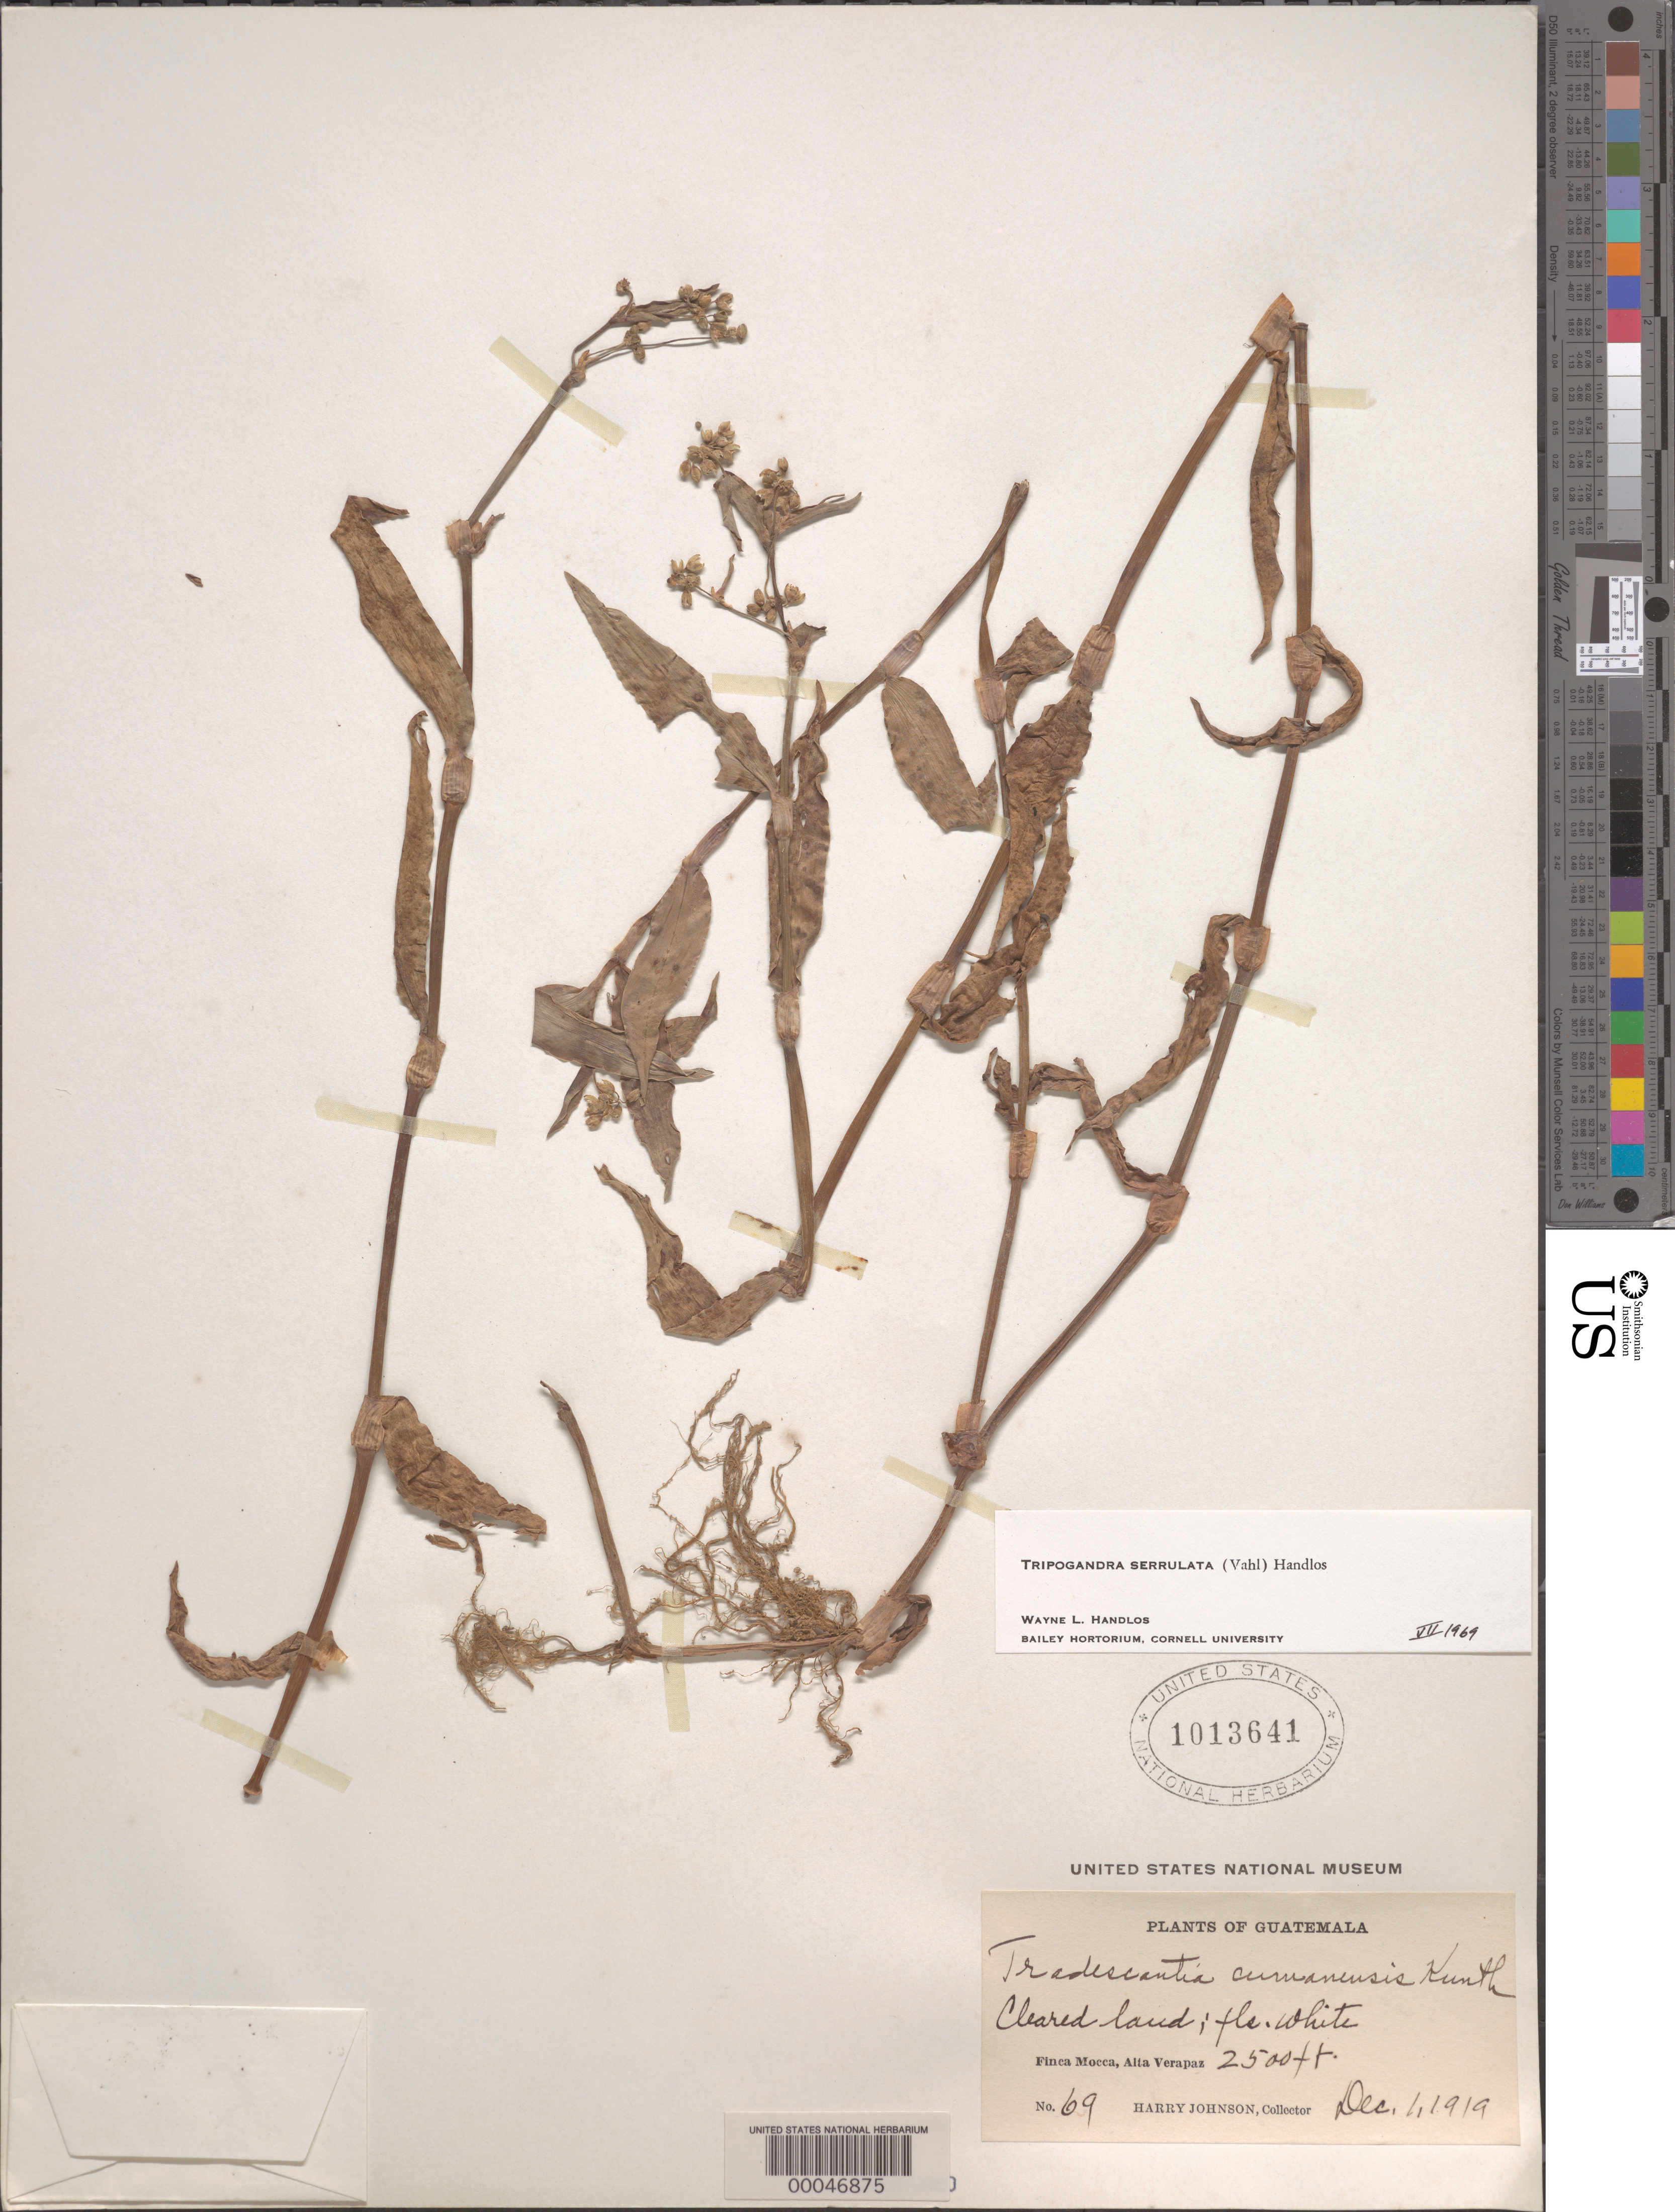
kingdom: Plantae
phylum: Tracheophyta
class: Liliopsida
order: Commelinales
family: Commelinaceae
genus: Tripogandra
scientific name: Tripogandra serrulata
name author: (Vahl) Handlos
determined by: Handlos, W. L.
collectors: H. Johnson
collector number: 69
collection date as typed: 01 Dec 1919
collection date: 1919-12-01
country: Guatemala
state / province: Alta Verapaz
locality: Finca Mocca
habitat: Clearing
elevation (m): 763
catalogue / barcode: US 1013641